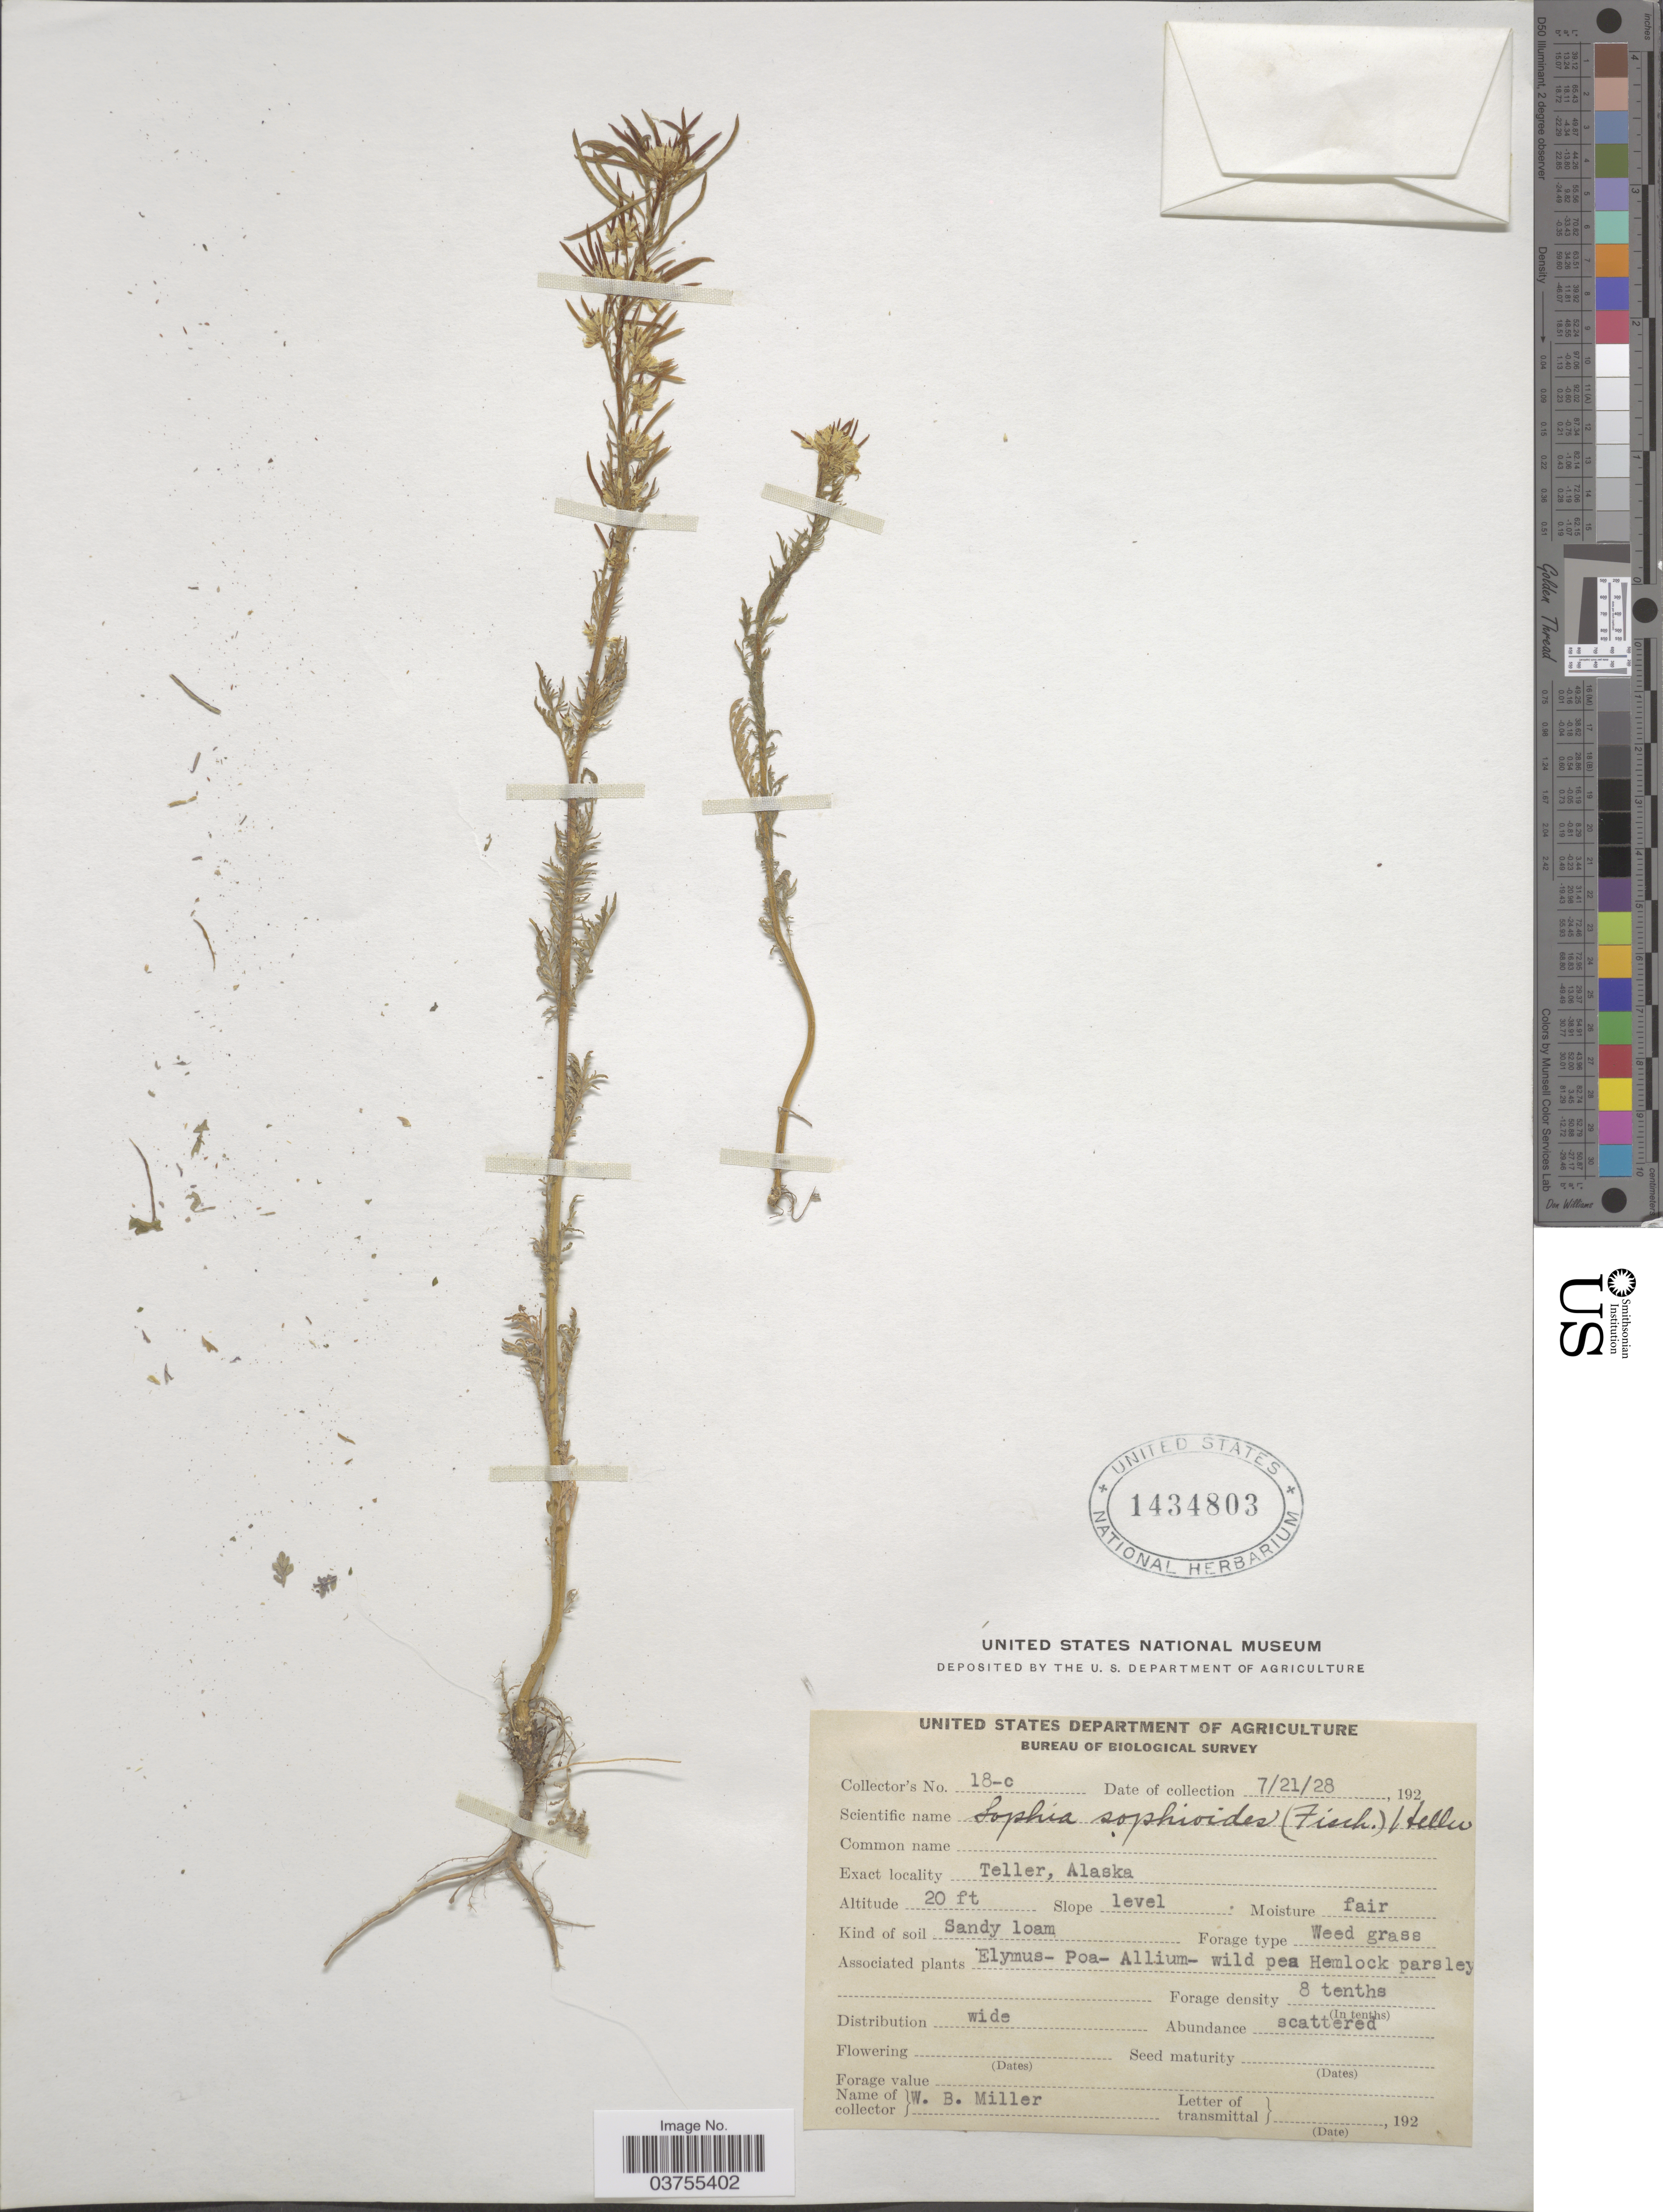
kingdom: Plantae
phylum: Tracheophyta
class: Magnoliopsida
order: Brassicales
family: Brassicaceae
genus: Descurainia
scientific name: Descurainia sophioides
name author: (Fisch.) O.E. Schultz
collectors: W. Miller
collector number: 18-c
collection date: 1928-07-21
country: United States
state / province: Alaska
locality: Teller.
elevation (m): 6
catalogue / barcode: US 1434803